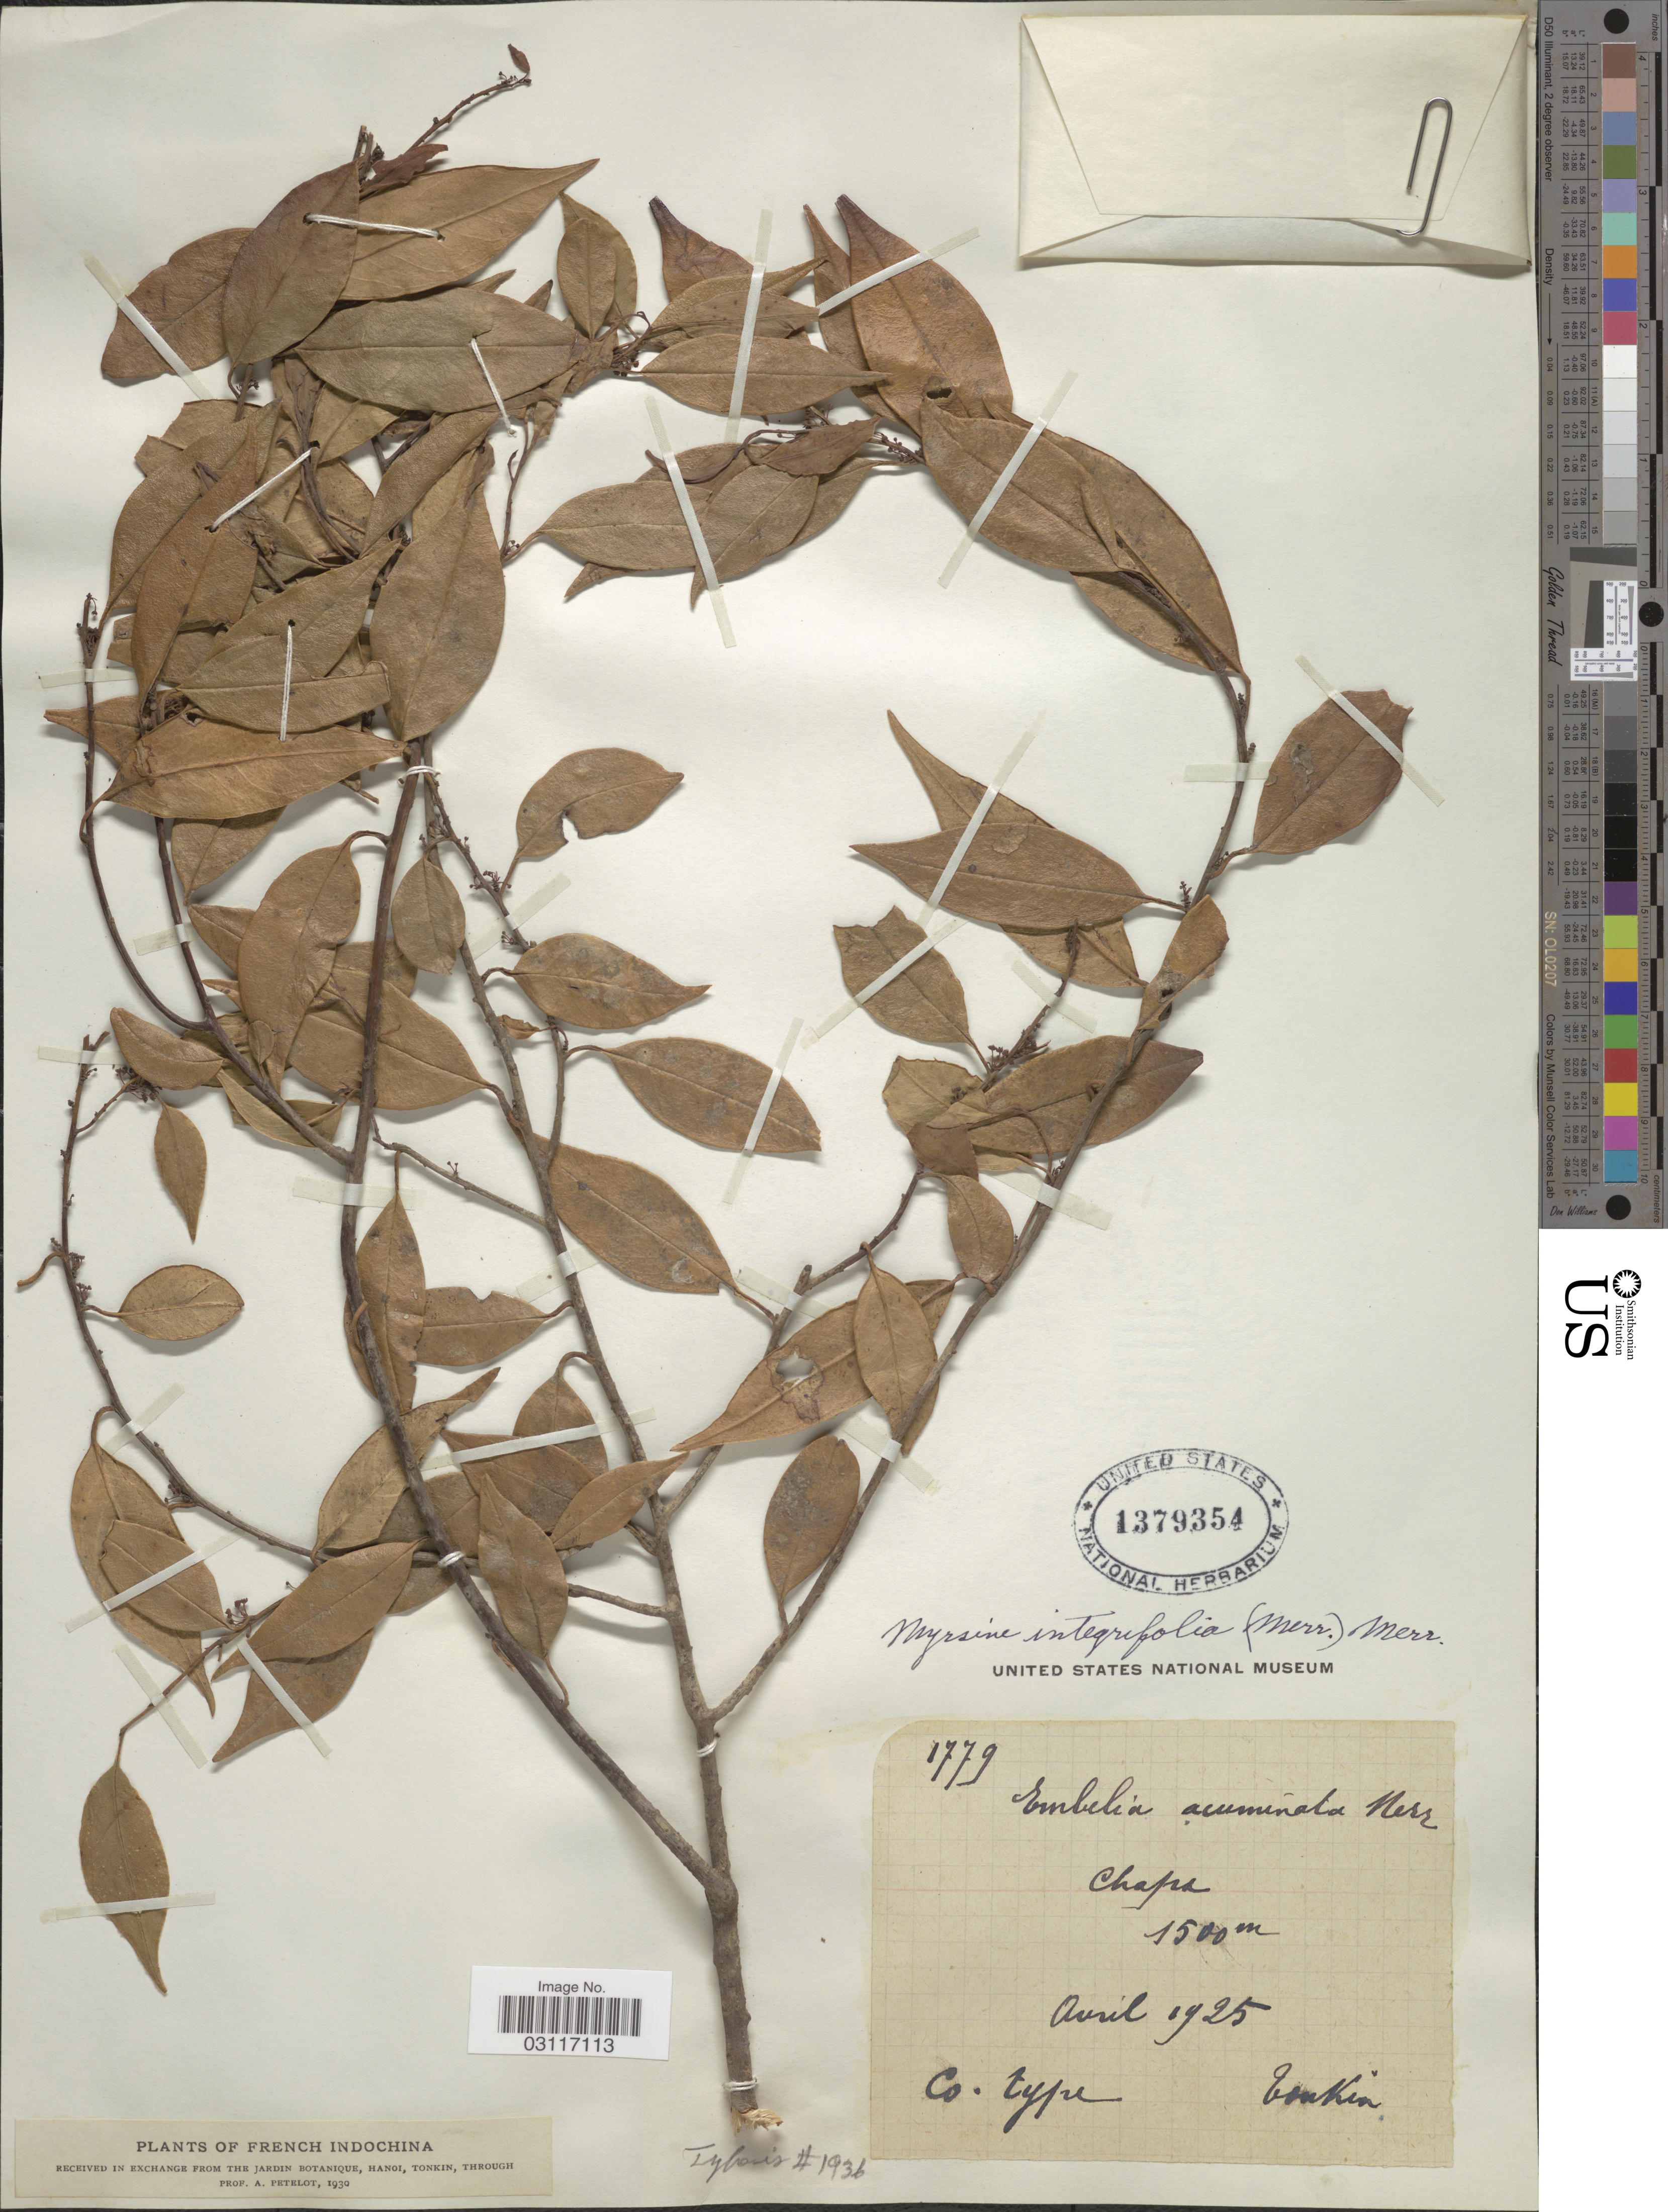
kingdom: Plantae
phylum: Tracheophyta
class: Magnoliopsida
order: Ericales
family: Primulaceae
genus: Myrsine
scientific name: Myrsine integrifolia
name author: Merr.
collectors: A. Petelot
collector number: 1779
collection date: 1931-04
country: Vietnam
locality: French Indochina. Chapa.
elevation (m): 1500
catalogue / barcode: US 1379354